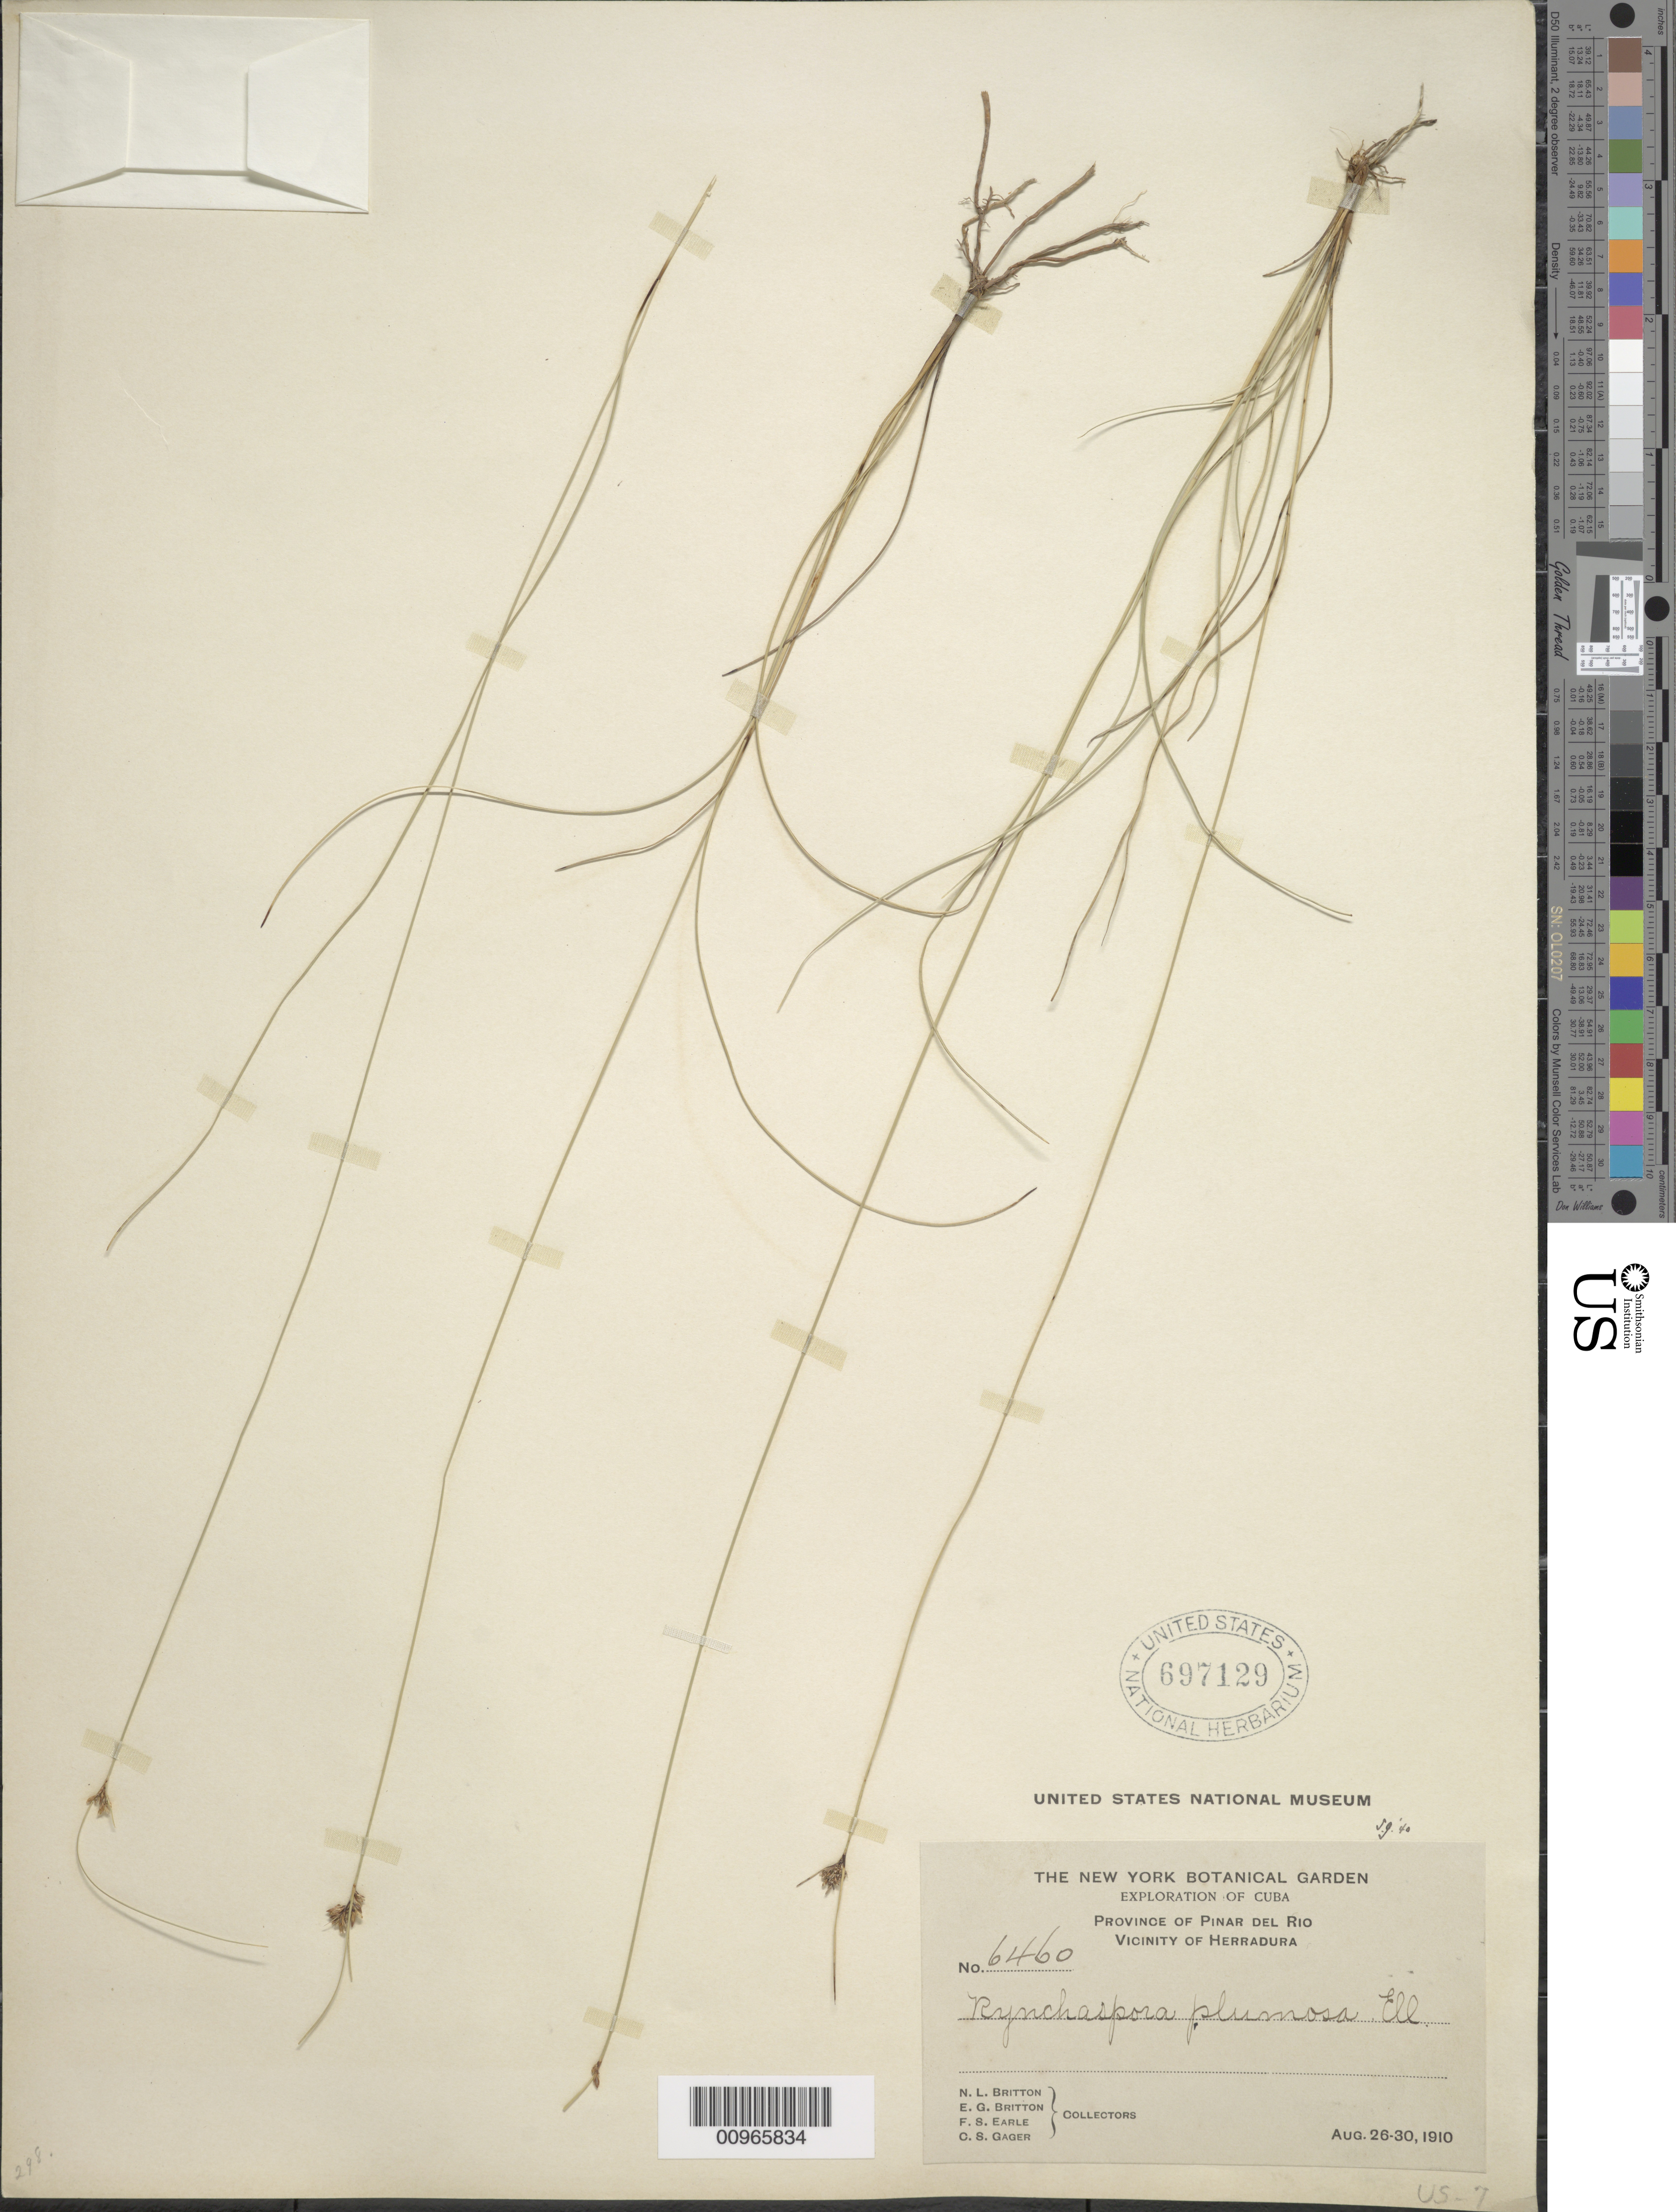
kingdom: Plantae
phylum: Tracheophyta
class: Liliopsida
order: Poales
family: Cyperaceae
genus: Rhynchospora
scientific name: Rhynchospora plumosa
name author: Elliott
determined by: Gale, S.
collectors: N. Britton, E. G. Britton, F. S. Earle & C. Gager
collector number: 6460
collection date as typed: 26 Aug 1910 to 30 Aug 1910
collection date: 1910-08-26/1910-08-30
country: Cuba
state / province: Pinar del Rio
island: Cuba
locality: Vicinity of Herradura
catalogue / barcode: US 697129